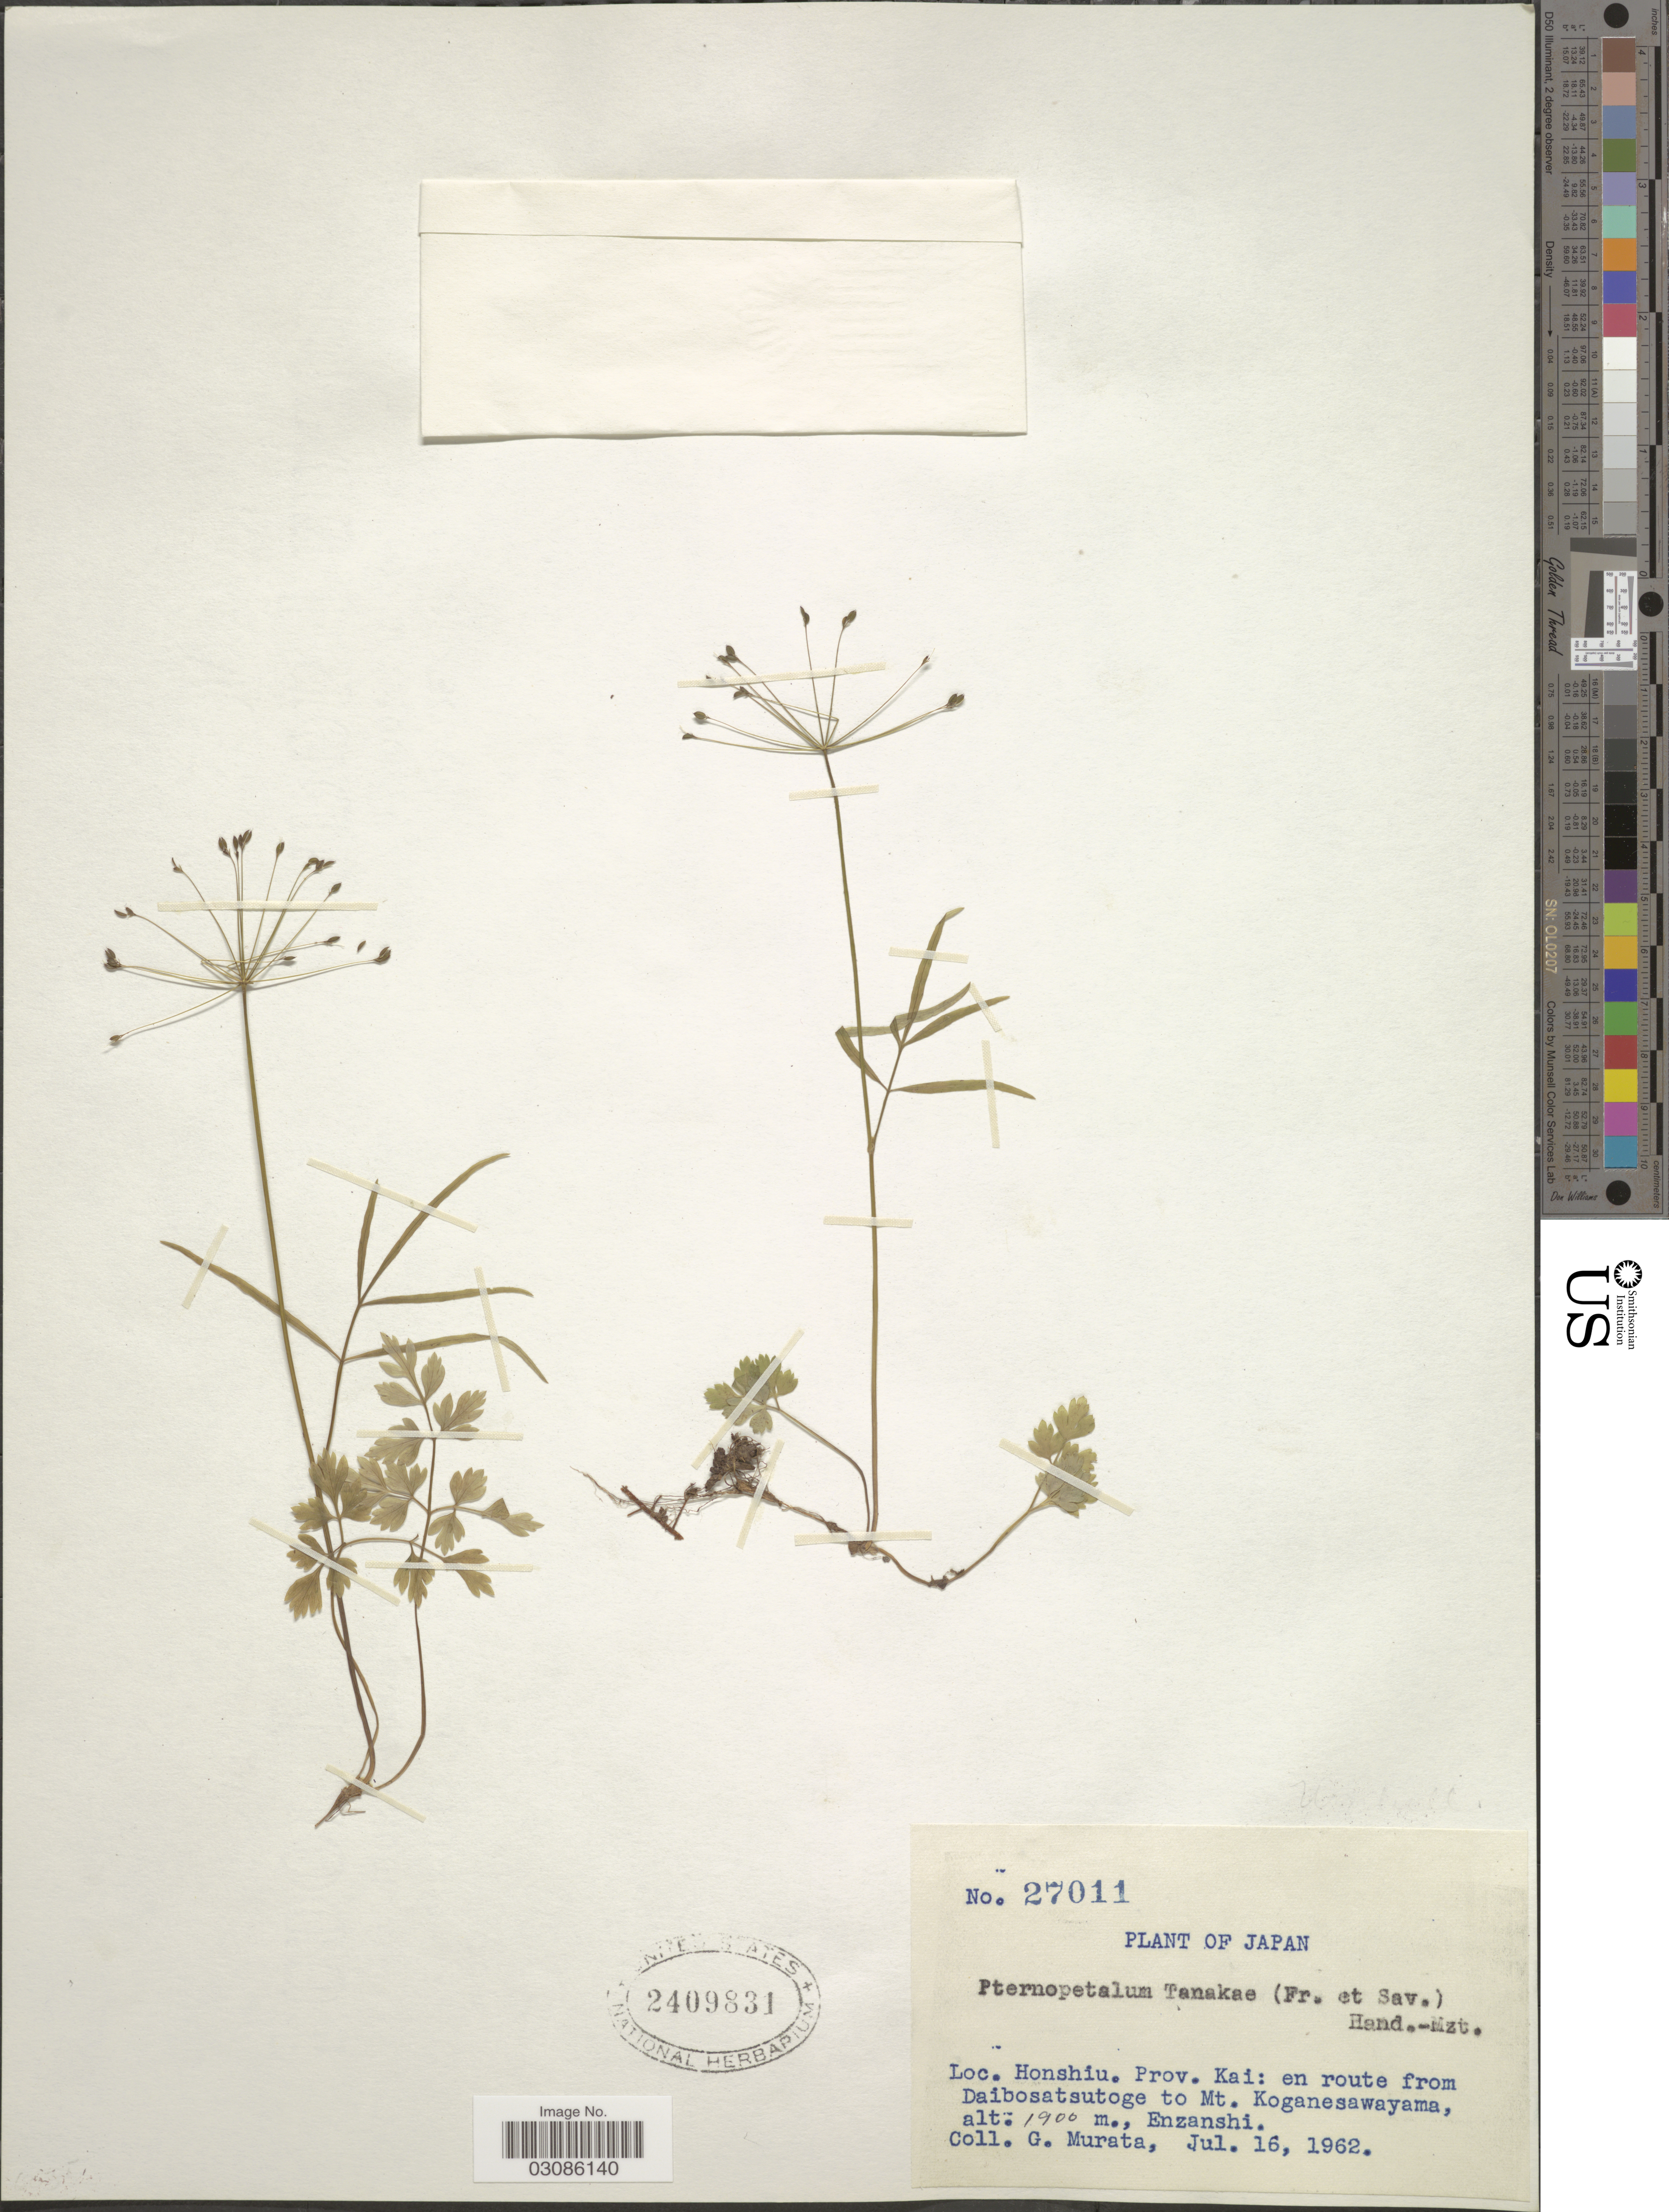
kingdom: Plantae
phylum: Tracheophyta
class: Magnoliopsida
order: Apiales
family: Apiaceae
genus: Pternopetalum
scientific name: Pternopetalum tanakae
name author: (Franch. & Sav.) Hand.-Mazz.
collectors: G. Murata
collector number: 27011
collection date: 1962-07-16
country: Japan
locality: Honshiu. Prov. Kai: en route from Daibosatsutoge to Mt. Koganesawayama, Enzanshi.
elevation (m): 1900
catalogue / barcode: US 2409831